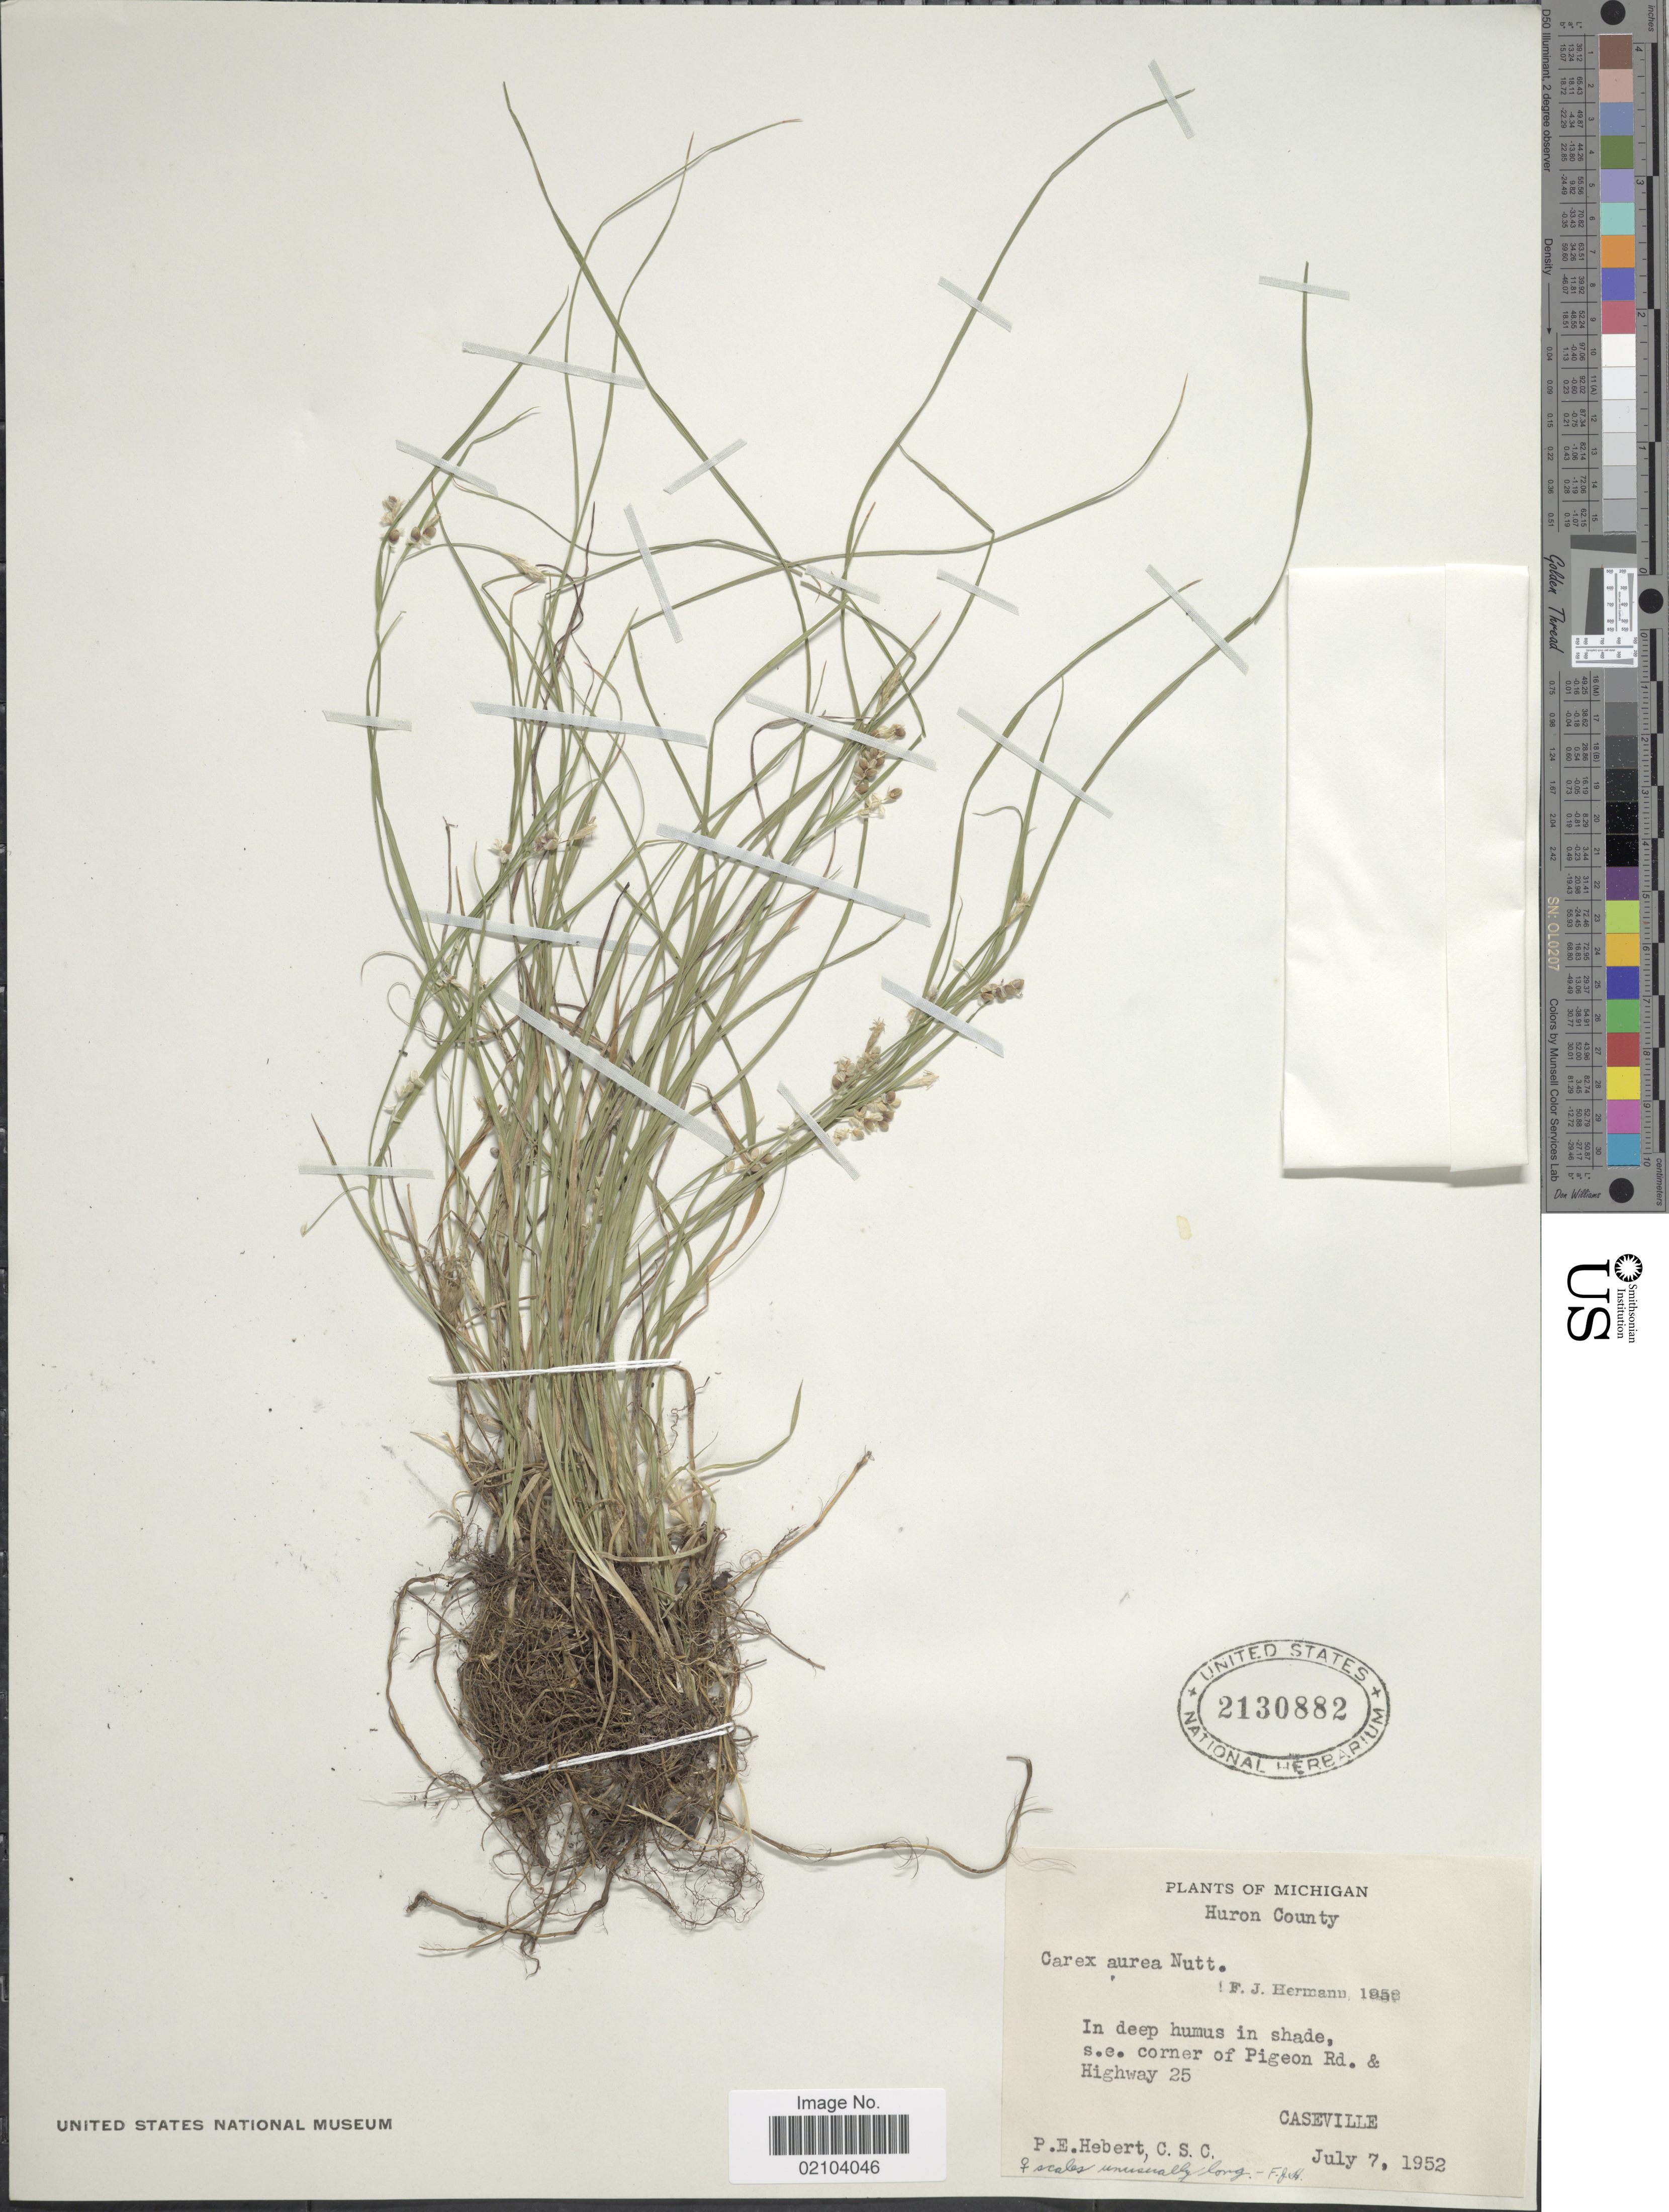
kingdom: Plantae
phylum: Tracheophyta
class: Liliopsida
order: Poales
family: Cyperaceae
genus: Carex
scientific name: Carex aurea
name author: Nutt.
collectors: P. Hebert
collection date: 1952-07-07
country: United States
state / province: Michigan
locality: Huron County. s.e. corner of Pigeon Rd. & Highway 25. Caseville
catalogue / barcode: US 2130882